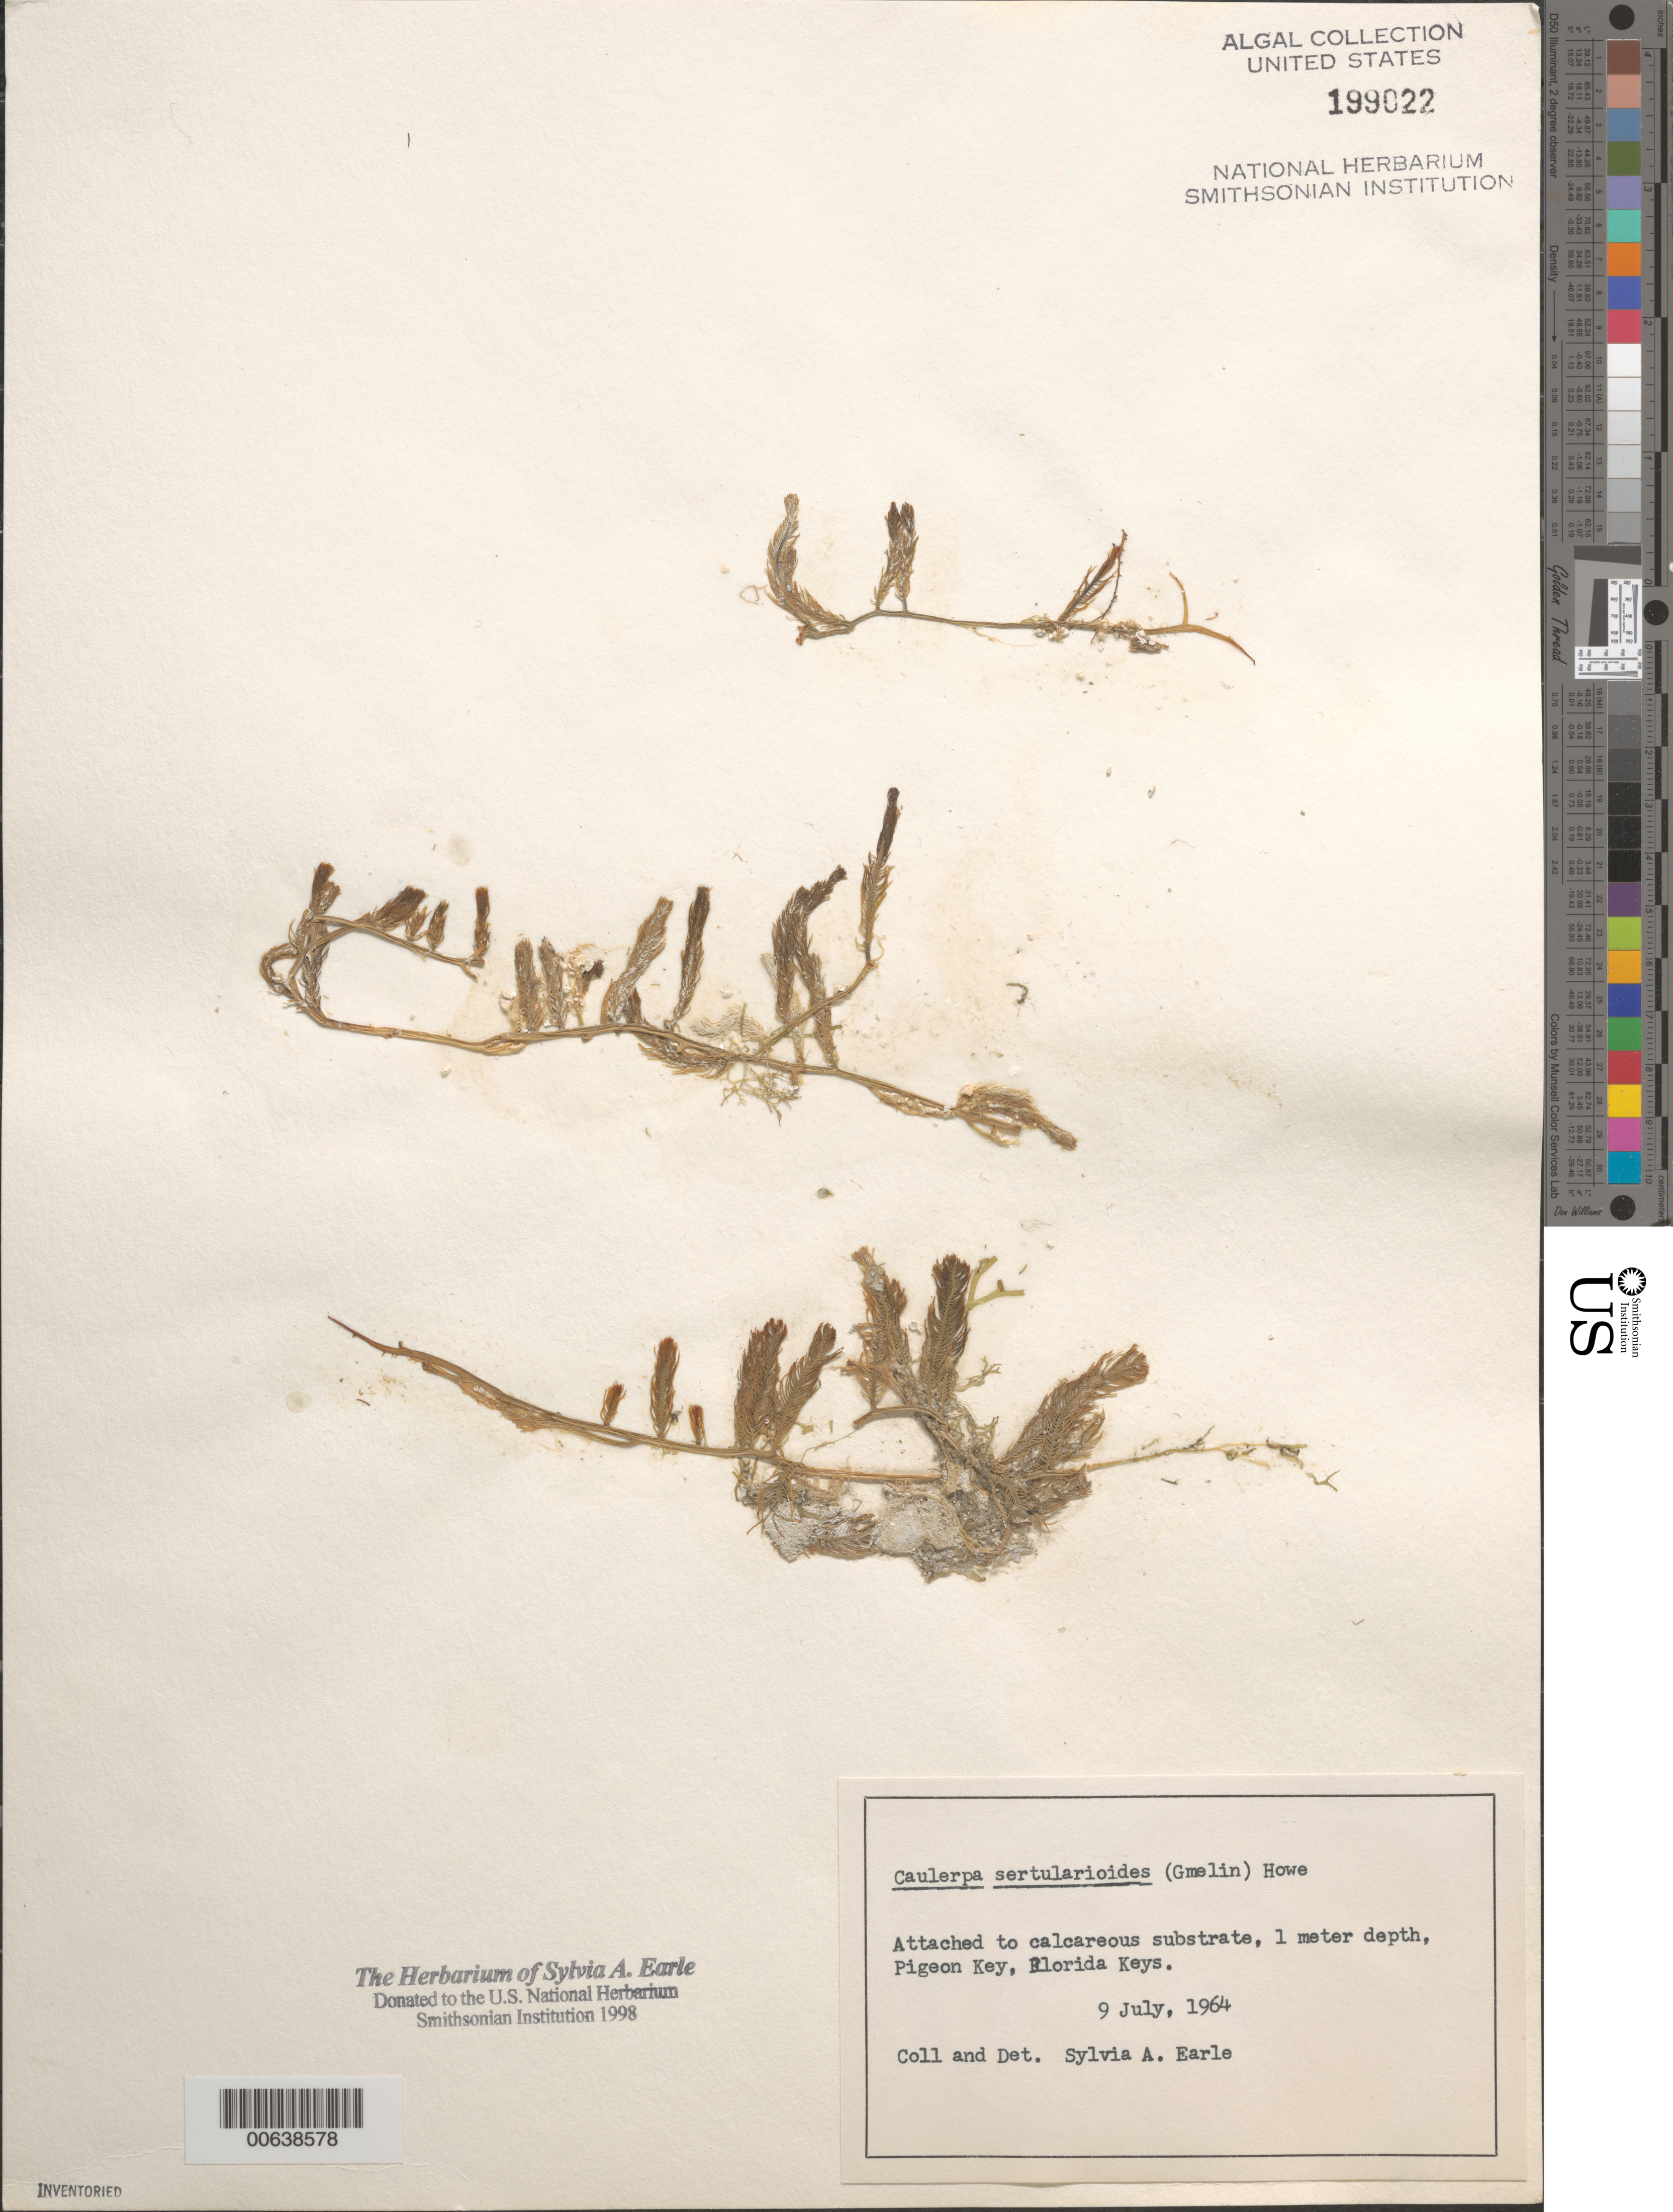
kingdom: Plantae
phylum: Chlorophyta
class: Ulvophyceae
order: Bryopsidales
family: Caulerpaceae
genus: Caulerpa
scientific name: Caulerpa sertularioides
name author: (S.G. Gmel.) M. Howe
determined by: Earle, S. A.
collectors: S. A. Earle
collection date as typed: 09 Jul 1964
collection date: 1964-07-09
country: United States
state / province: Florida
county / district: Monroe County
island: Pigeon Key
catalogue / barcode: US 199022